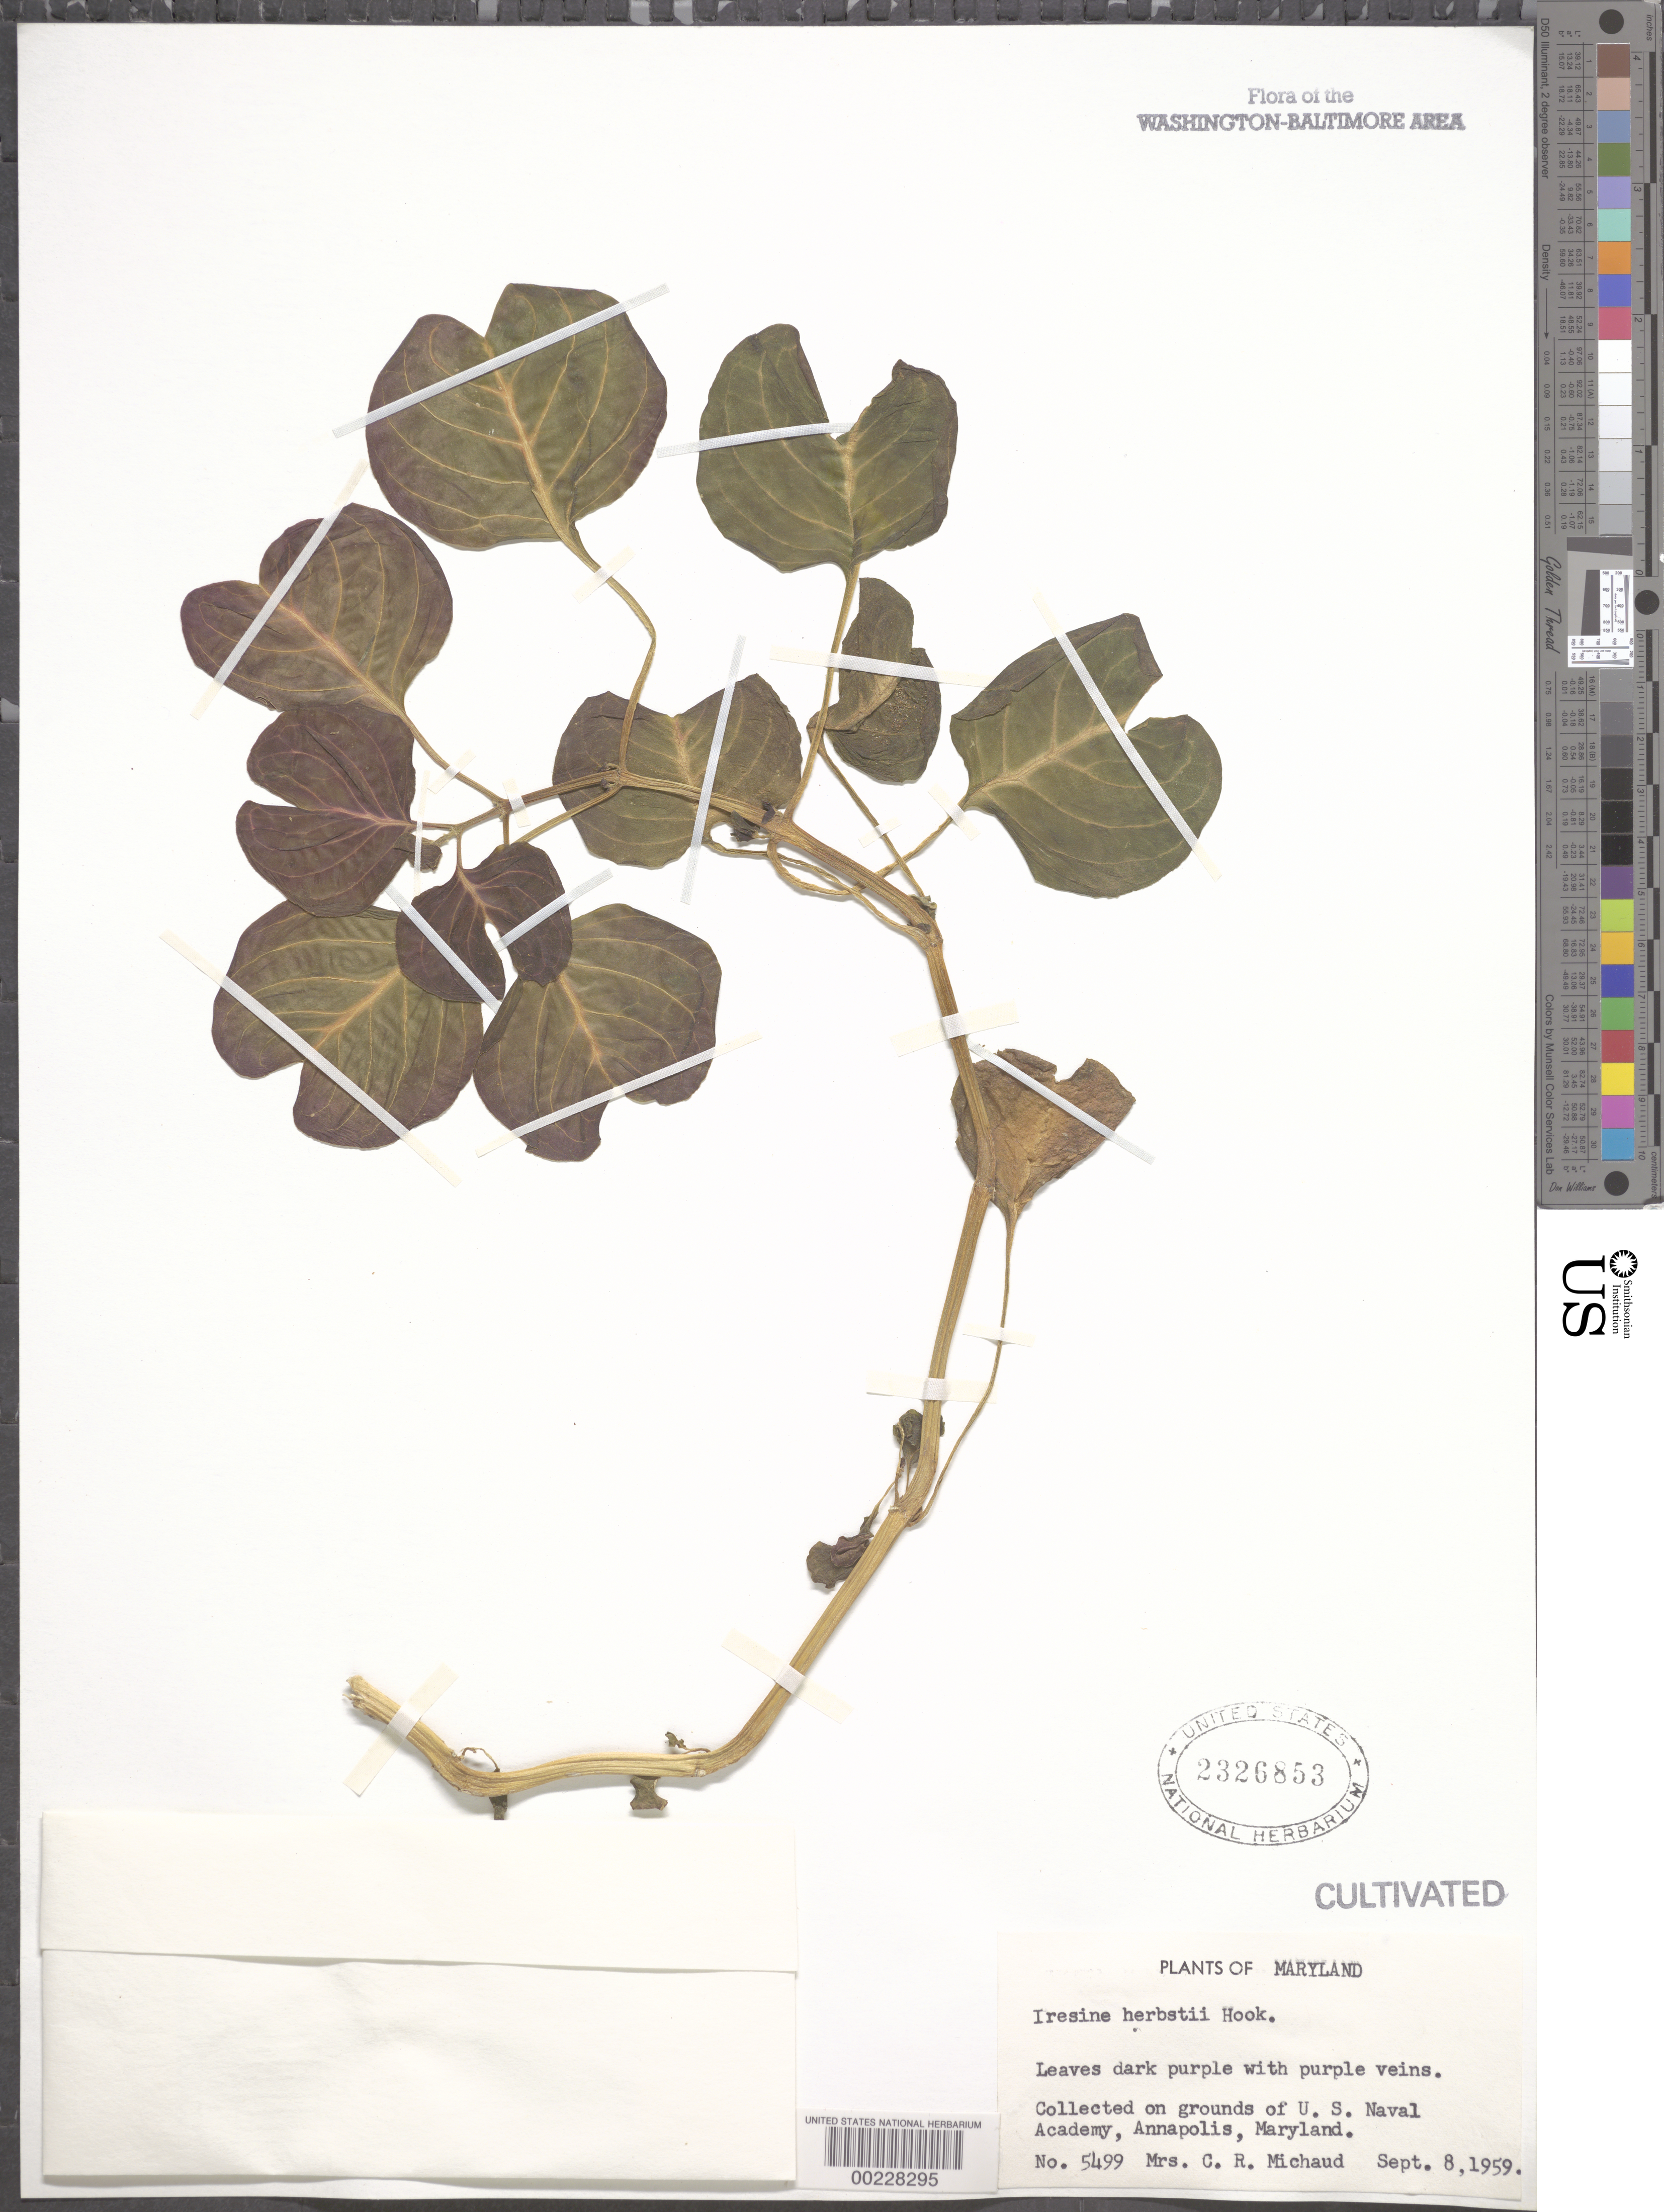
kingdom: Plantae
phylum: Tracheophyta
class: Magnoliopsida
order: Caryophyllales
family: Amaranthaceae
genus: Iresine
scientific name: Iresine herbstii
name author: Hook.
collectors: C. Michaud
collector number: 5499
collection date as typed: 08 Sep 1959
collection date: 1959-09-08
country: United States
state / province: Maryland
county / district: Anne Arundel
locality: Annapolis, on the grounds of U.S. Naval Academy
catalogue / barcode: US 2326853